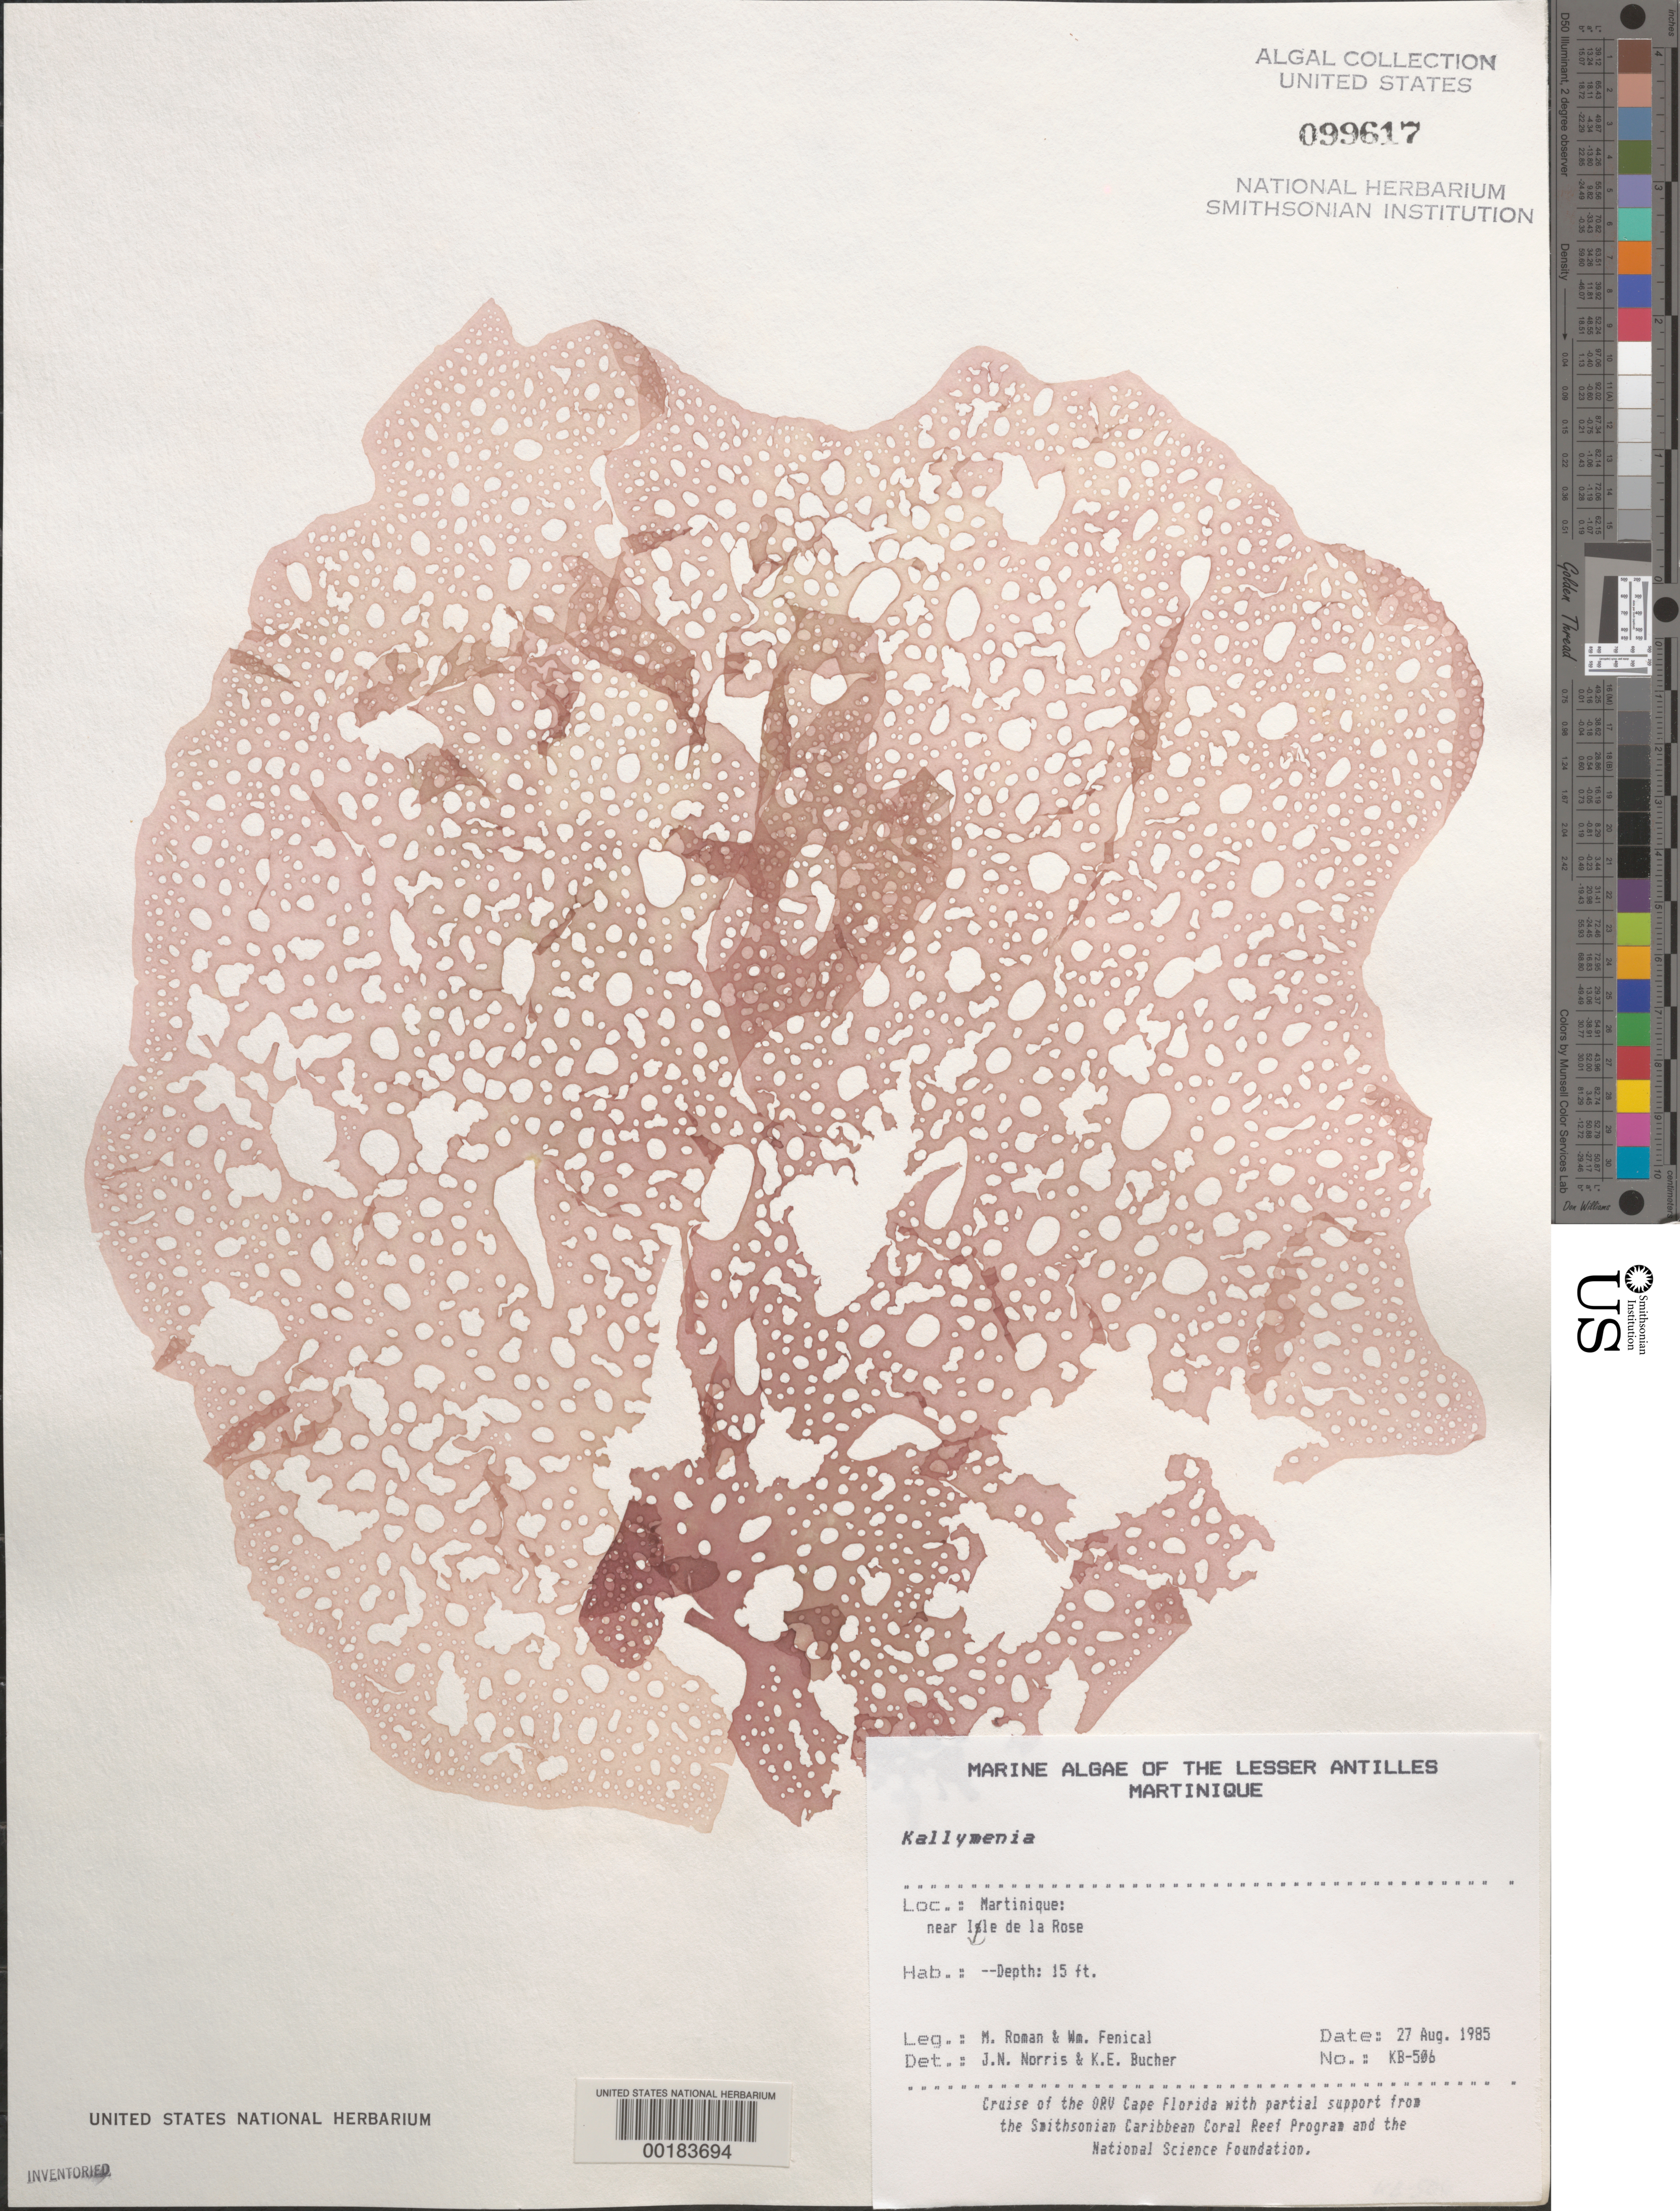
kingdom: Plantae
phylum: Rhodophyta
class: Florideophyceae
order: Gigartinales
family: Kallymeniaceae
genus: Kallymenia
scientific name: Kallymenia sp.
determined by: Norris, J. N.; Bucher, K. E.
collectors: M. Román & W. Fenical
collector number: Kb-506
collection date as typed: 27 Aug 1985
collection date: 1985-08-27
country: Martinique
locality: Near Ile de la Rose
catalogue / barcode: US 99617